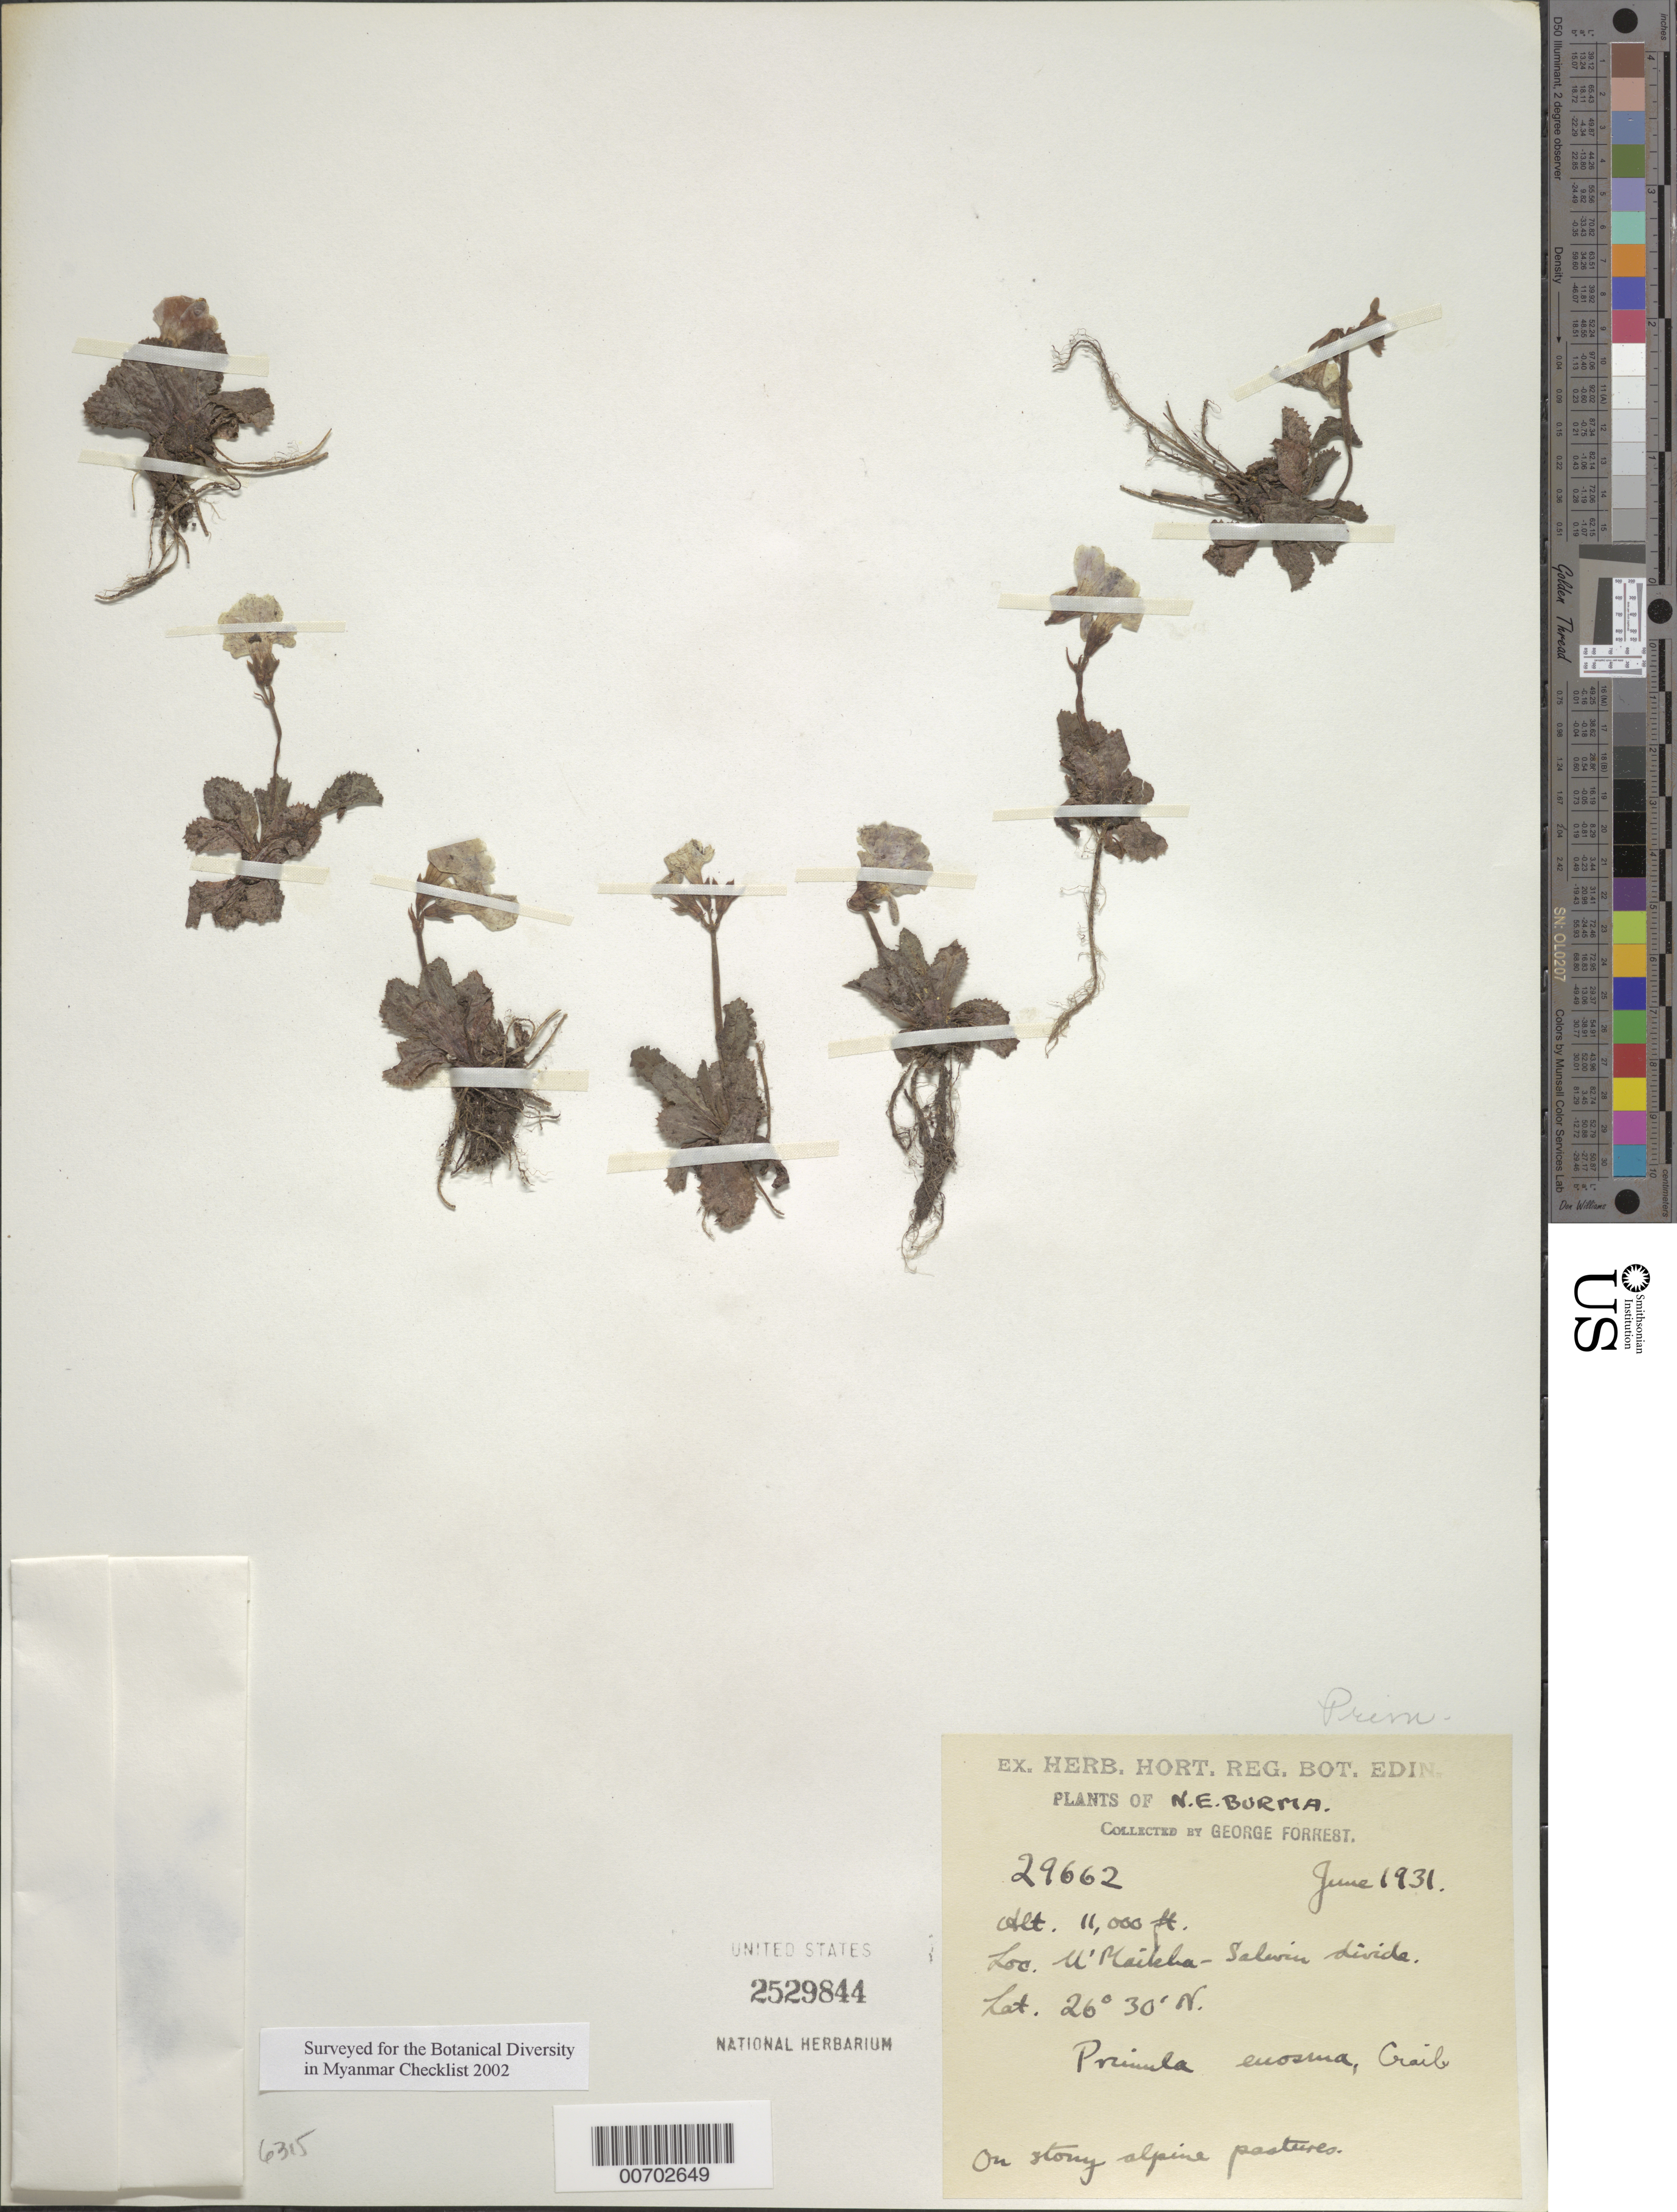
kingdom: Plantae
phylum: Tracheophyta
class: Magnoliopsida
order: Ericales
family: Primulaceae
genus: Primula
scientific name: Primula euosma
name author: Craib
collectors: G. Forrest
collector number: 29662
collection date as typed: Jun 1931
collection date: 1931-06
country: Myanmar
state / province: Kachin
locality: N'Maikha-Salwin Divide, W flank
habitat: Stony alpine pastures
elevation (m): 3353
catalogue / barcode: US 2529844